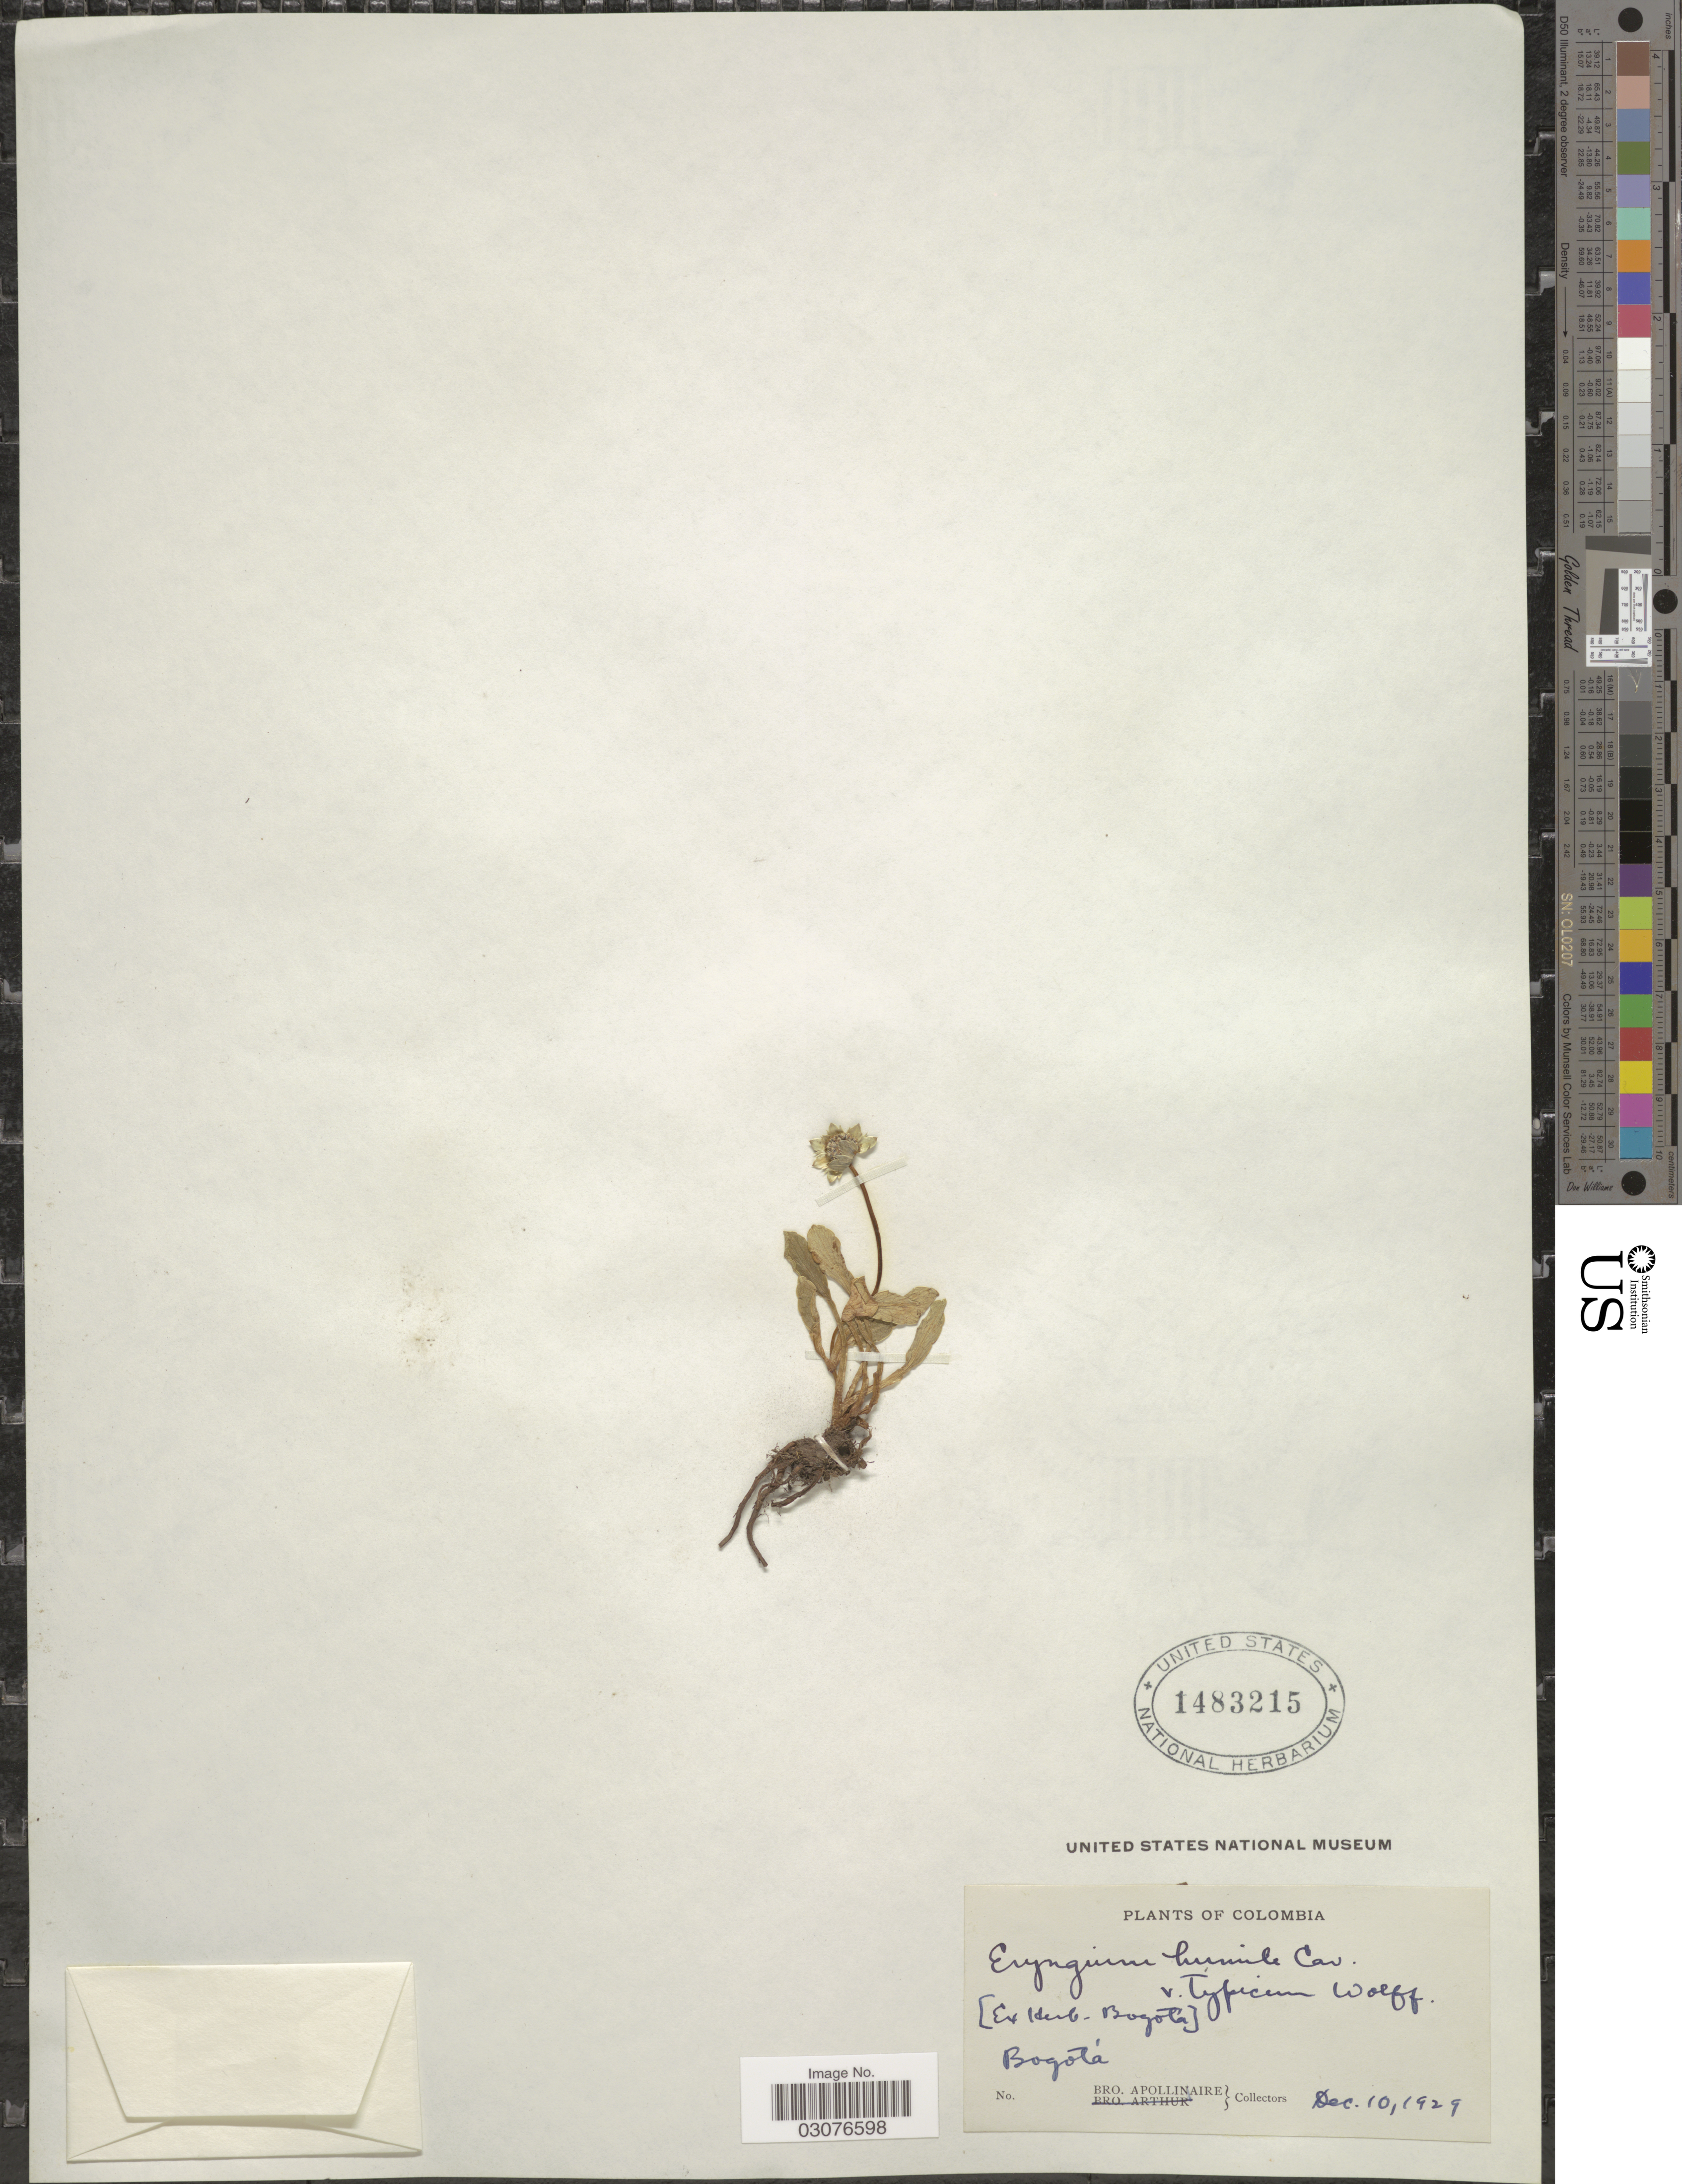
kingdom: Plantae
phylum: Tracheophyta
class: Magnoliopsida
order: Apiales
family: Apiaceae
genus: Eryngium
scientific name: Eryngium bourgatii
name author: Gouan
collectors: Bro. Apollinaire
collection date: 1929-12-10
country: Colombia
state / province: Bogota D.C.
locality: Bogotá.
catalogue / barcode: US 1483215